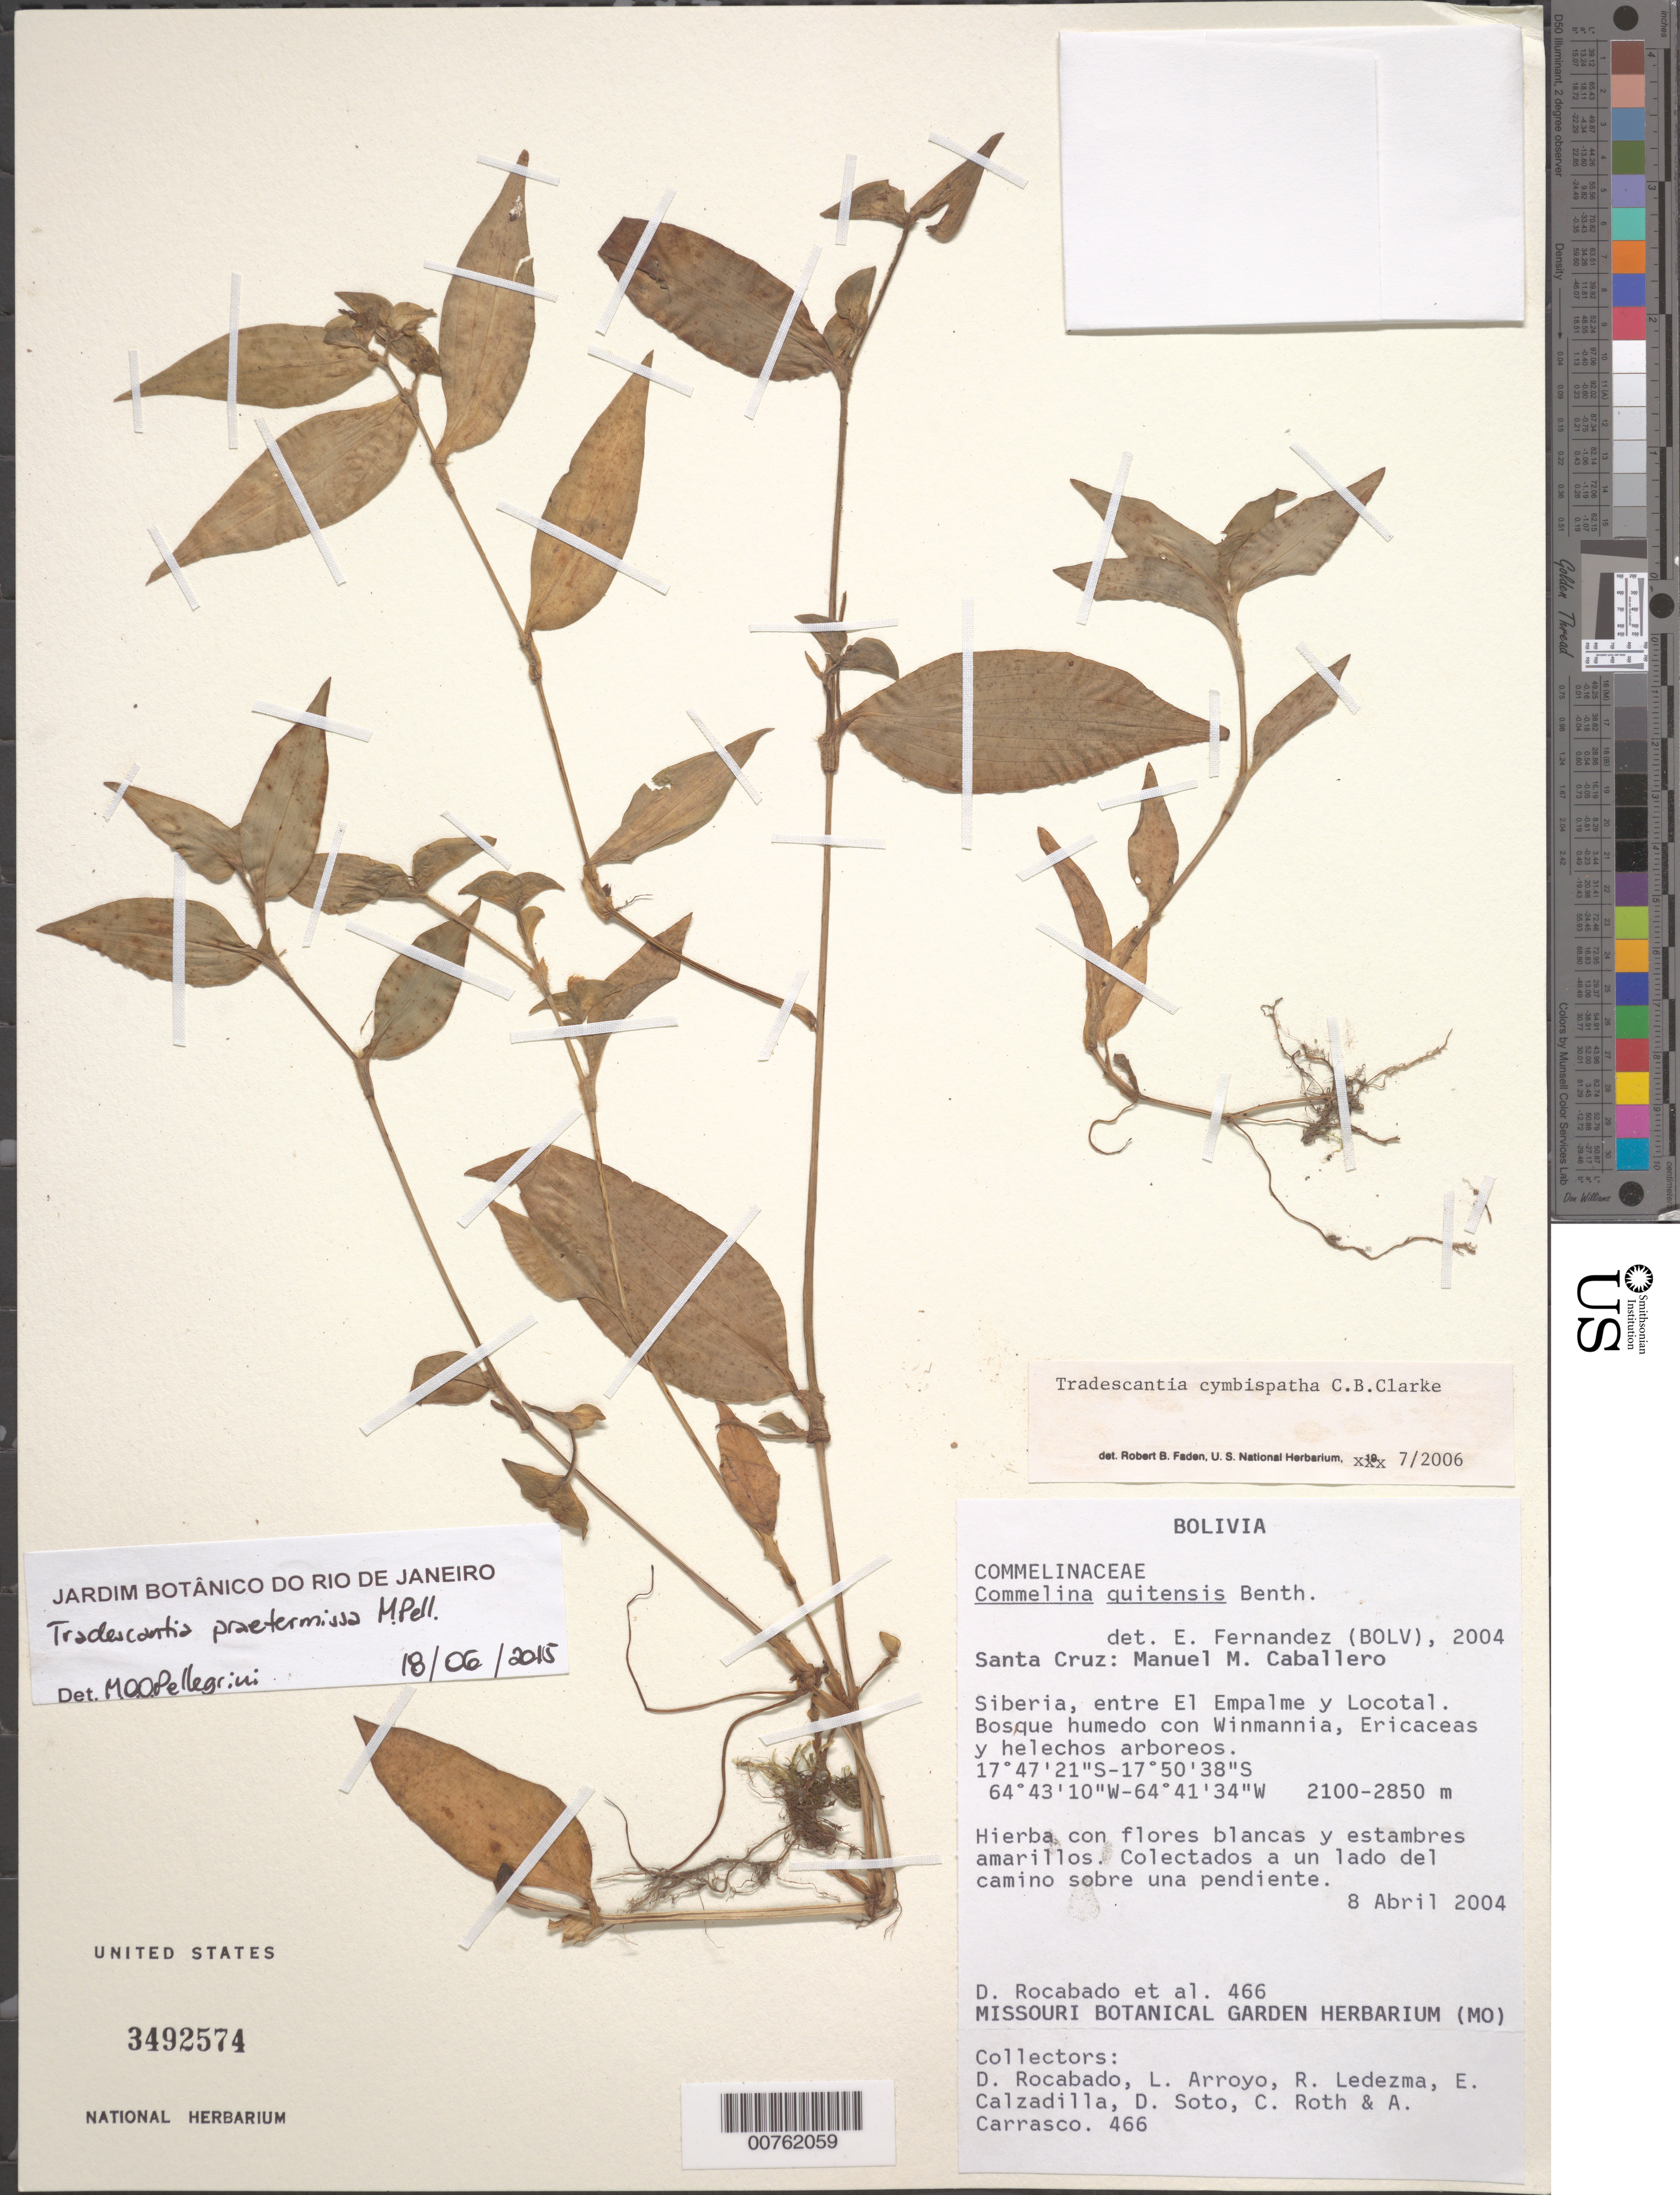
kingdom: Plantae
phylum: Tracheophyta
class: Liliopsida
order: Commelinales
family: Commelinaceae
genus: Commelina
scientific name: Commelina quitensis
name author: Benth.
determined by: Faden, Robert B., (US), Smithsonian Institution - National Museum of Natural History (UNITED STATES)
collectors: D. Rocabado et al.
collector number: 466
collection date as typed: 08 Apr 2004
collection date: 2004-04-08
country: Bolivia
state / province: Santa Cruz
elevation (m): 2100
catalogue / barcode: US 3492574